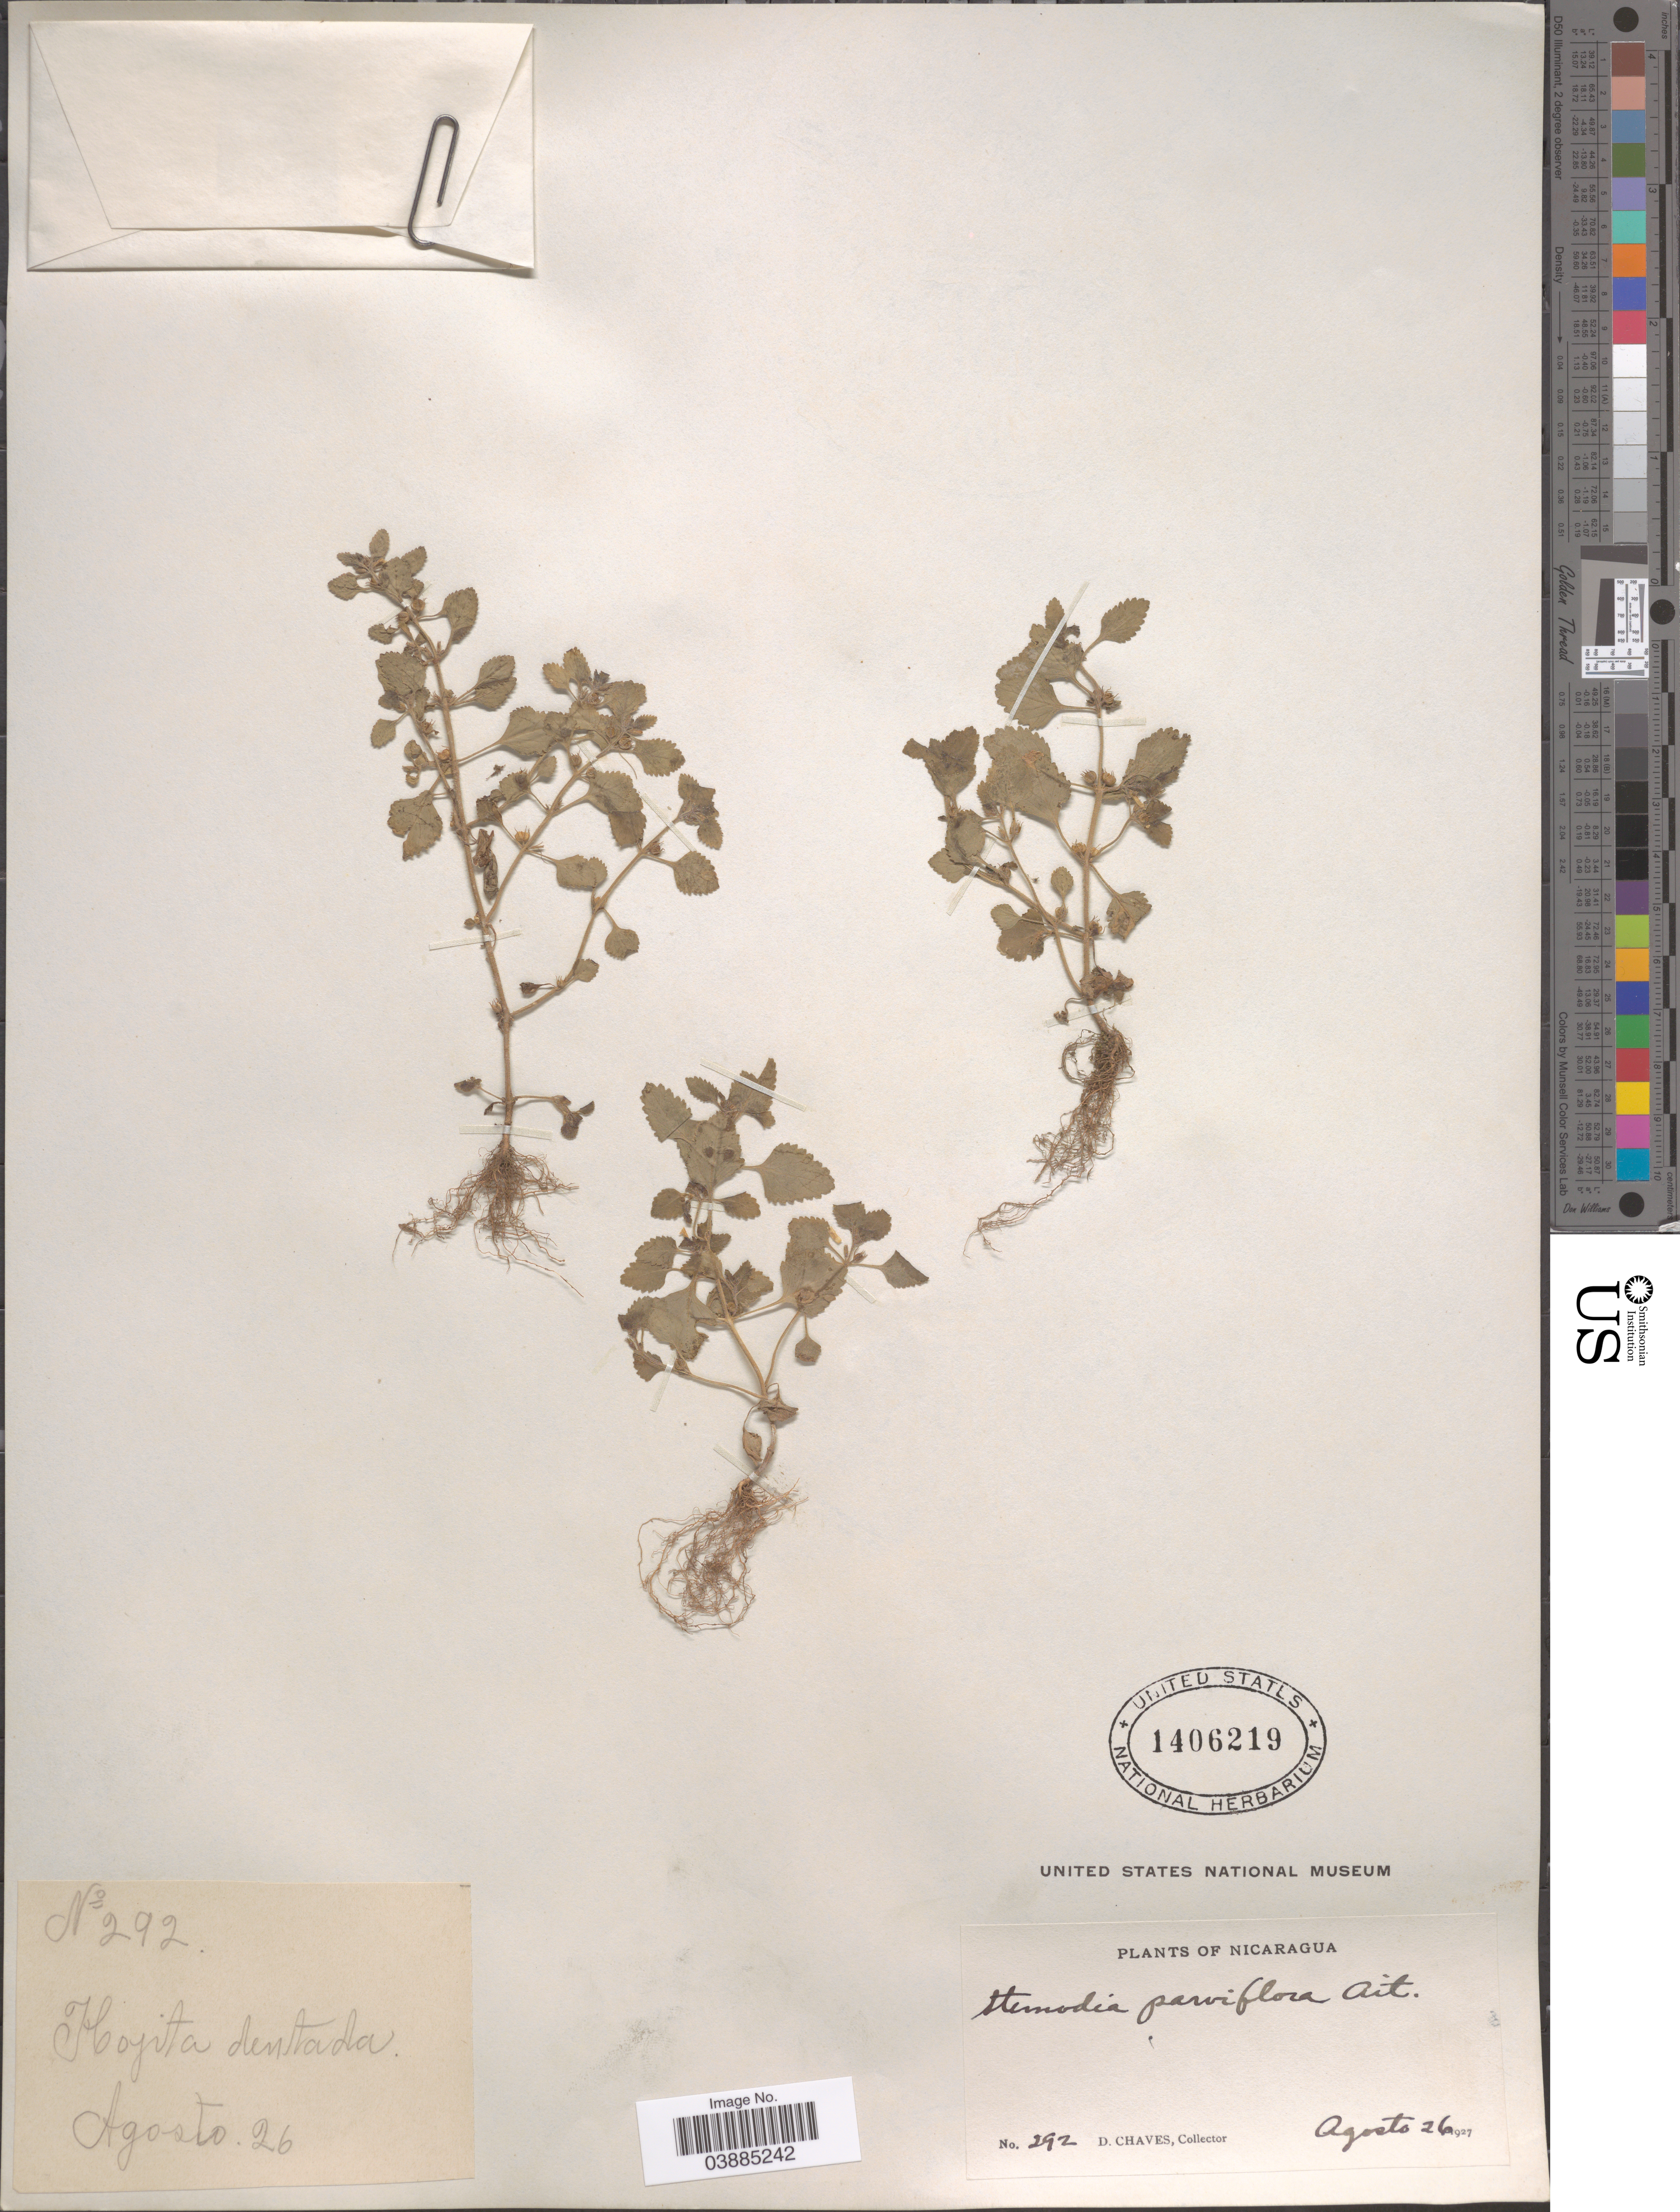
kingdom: Plantae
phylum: Tracheophyta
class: Magnoliopsida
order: Lamiales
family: Plantaginaceae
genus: Stemodia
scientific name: Stemodia parviflora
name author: W.T. Aiton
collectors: D. Chaves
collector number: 292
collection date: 1927-08-26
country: Nicaragua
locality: Hoyita dentada.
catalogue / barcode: US 1406219